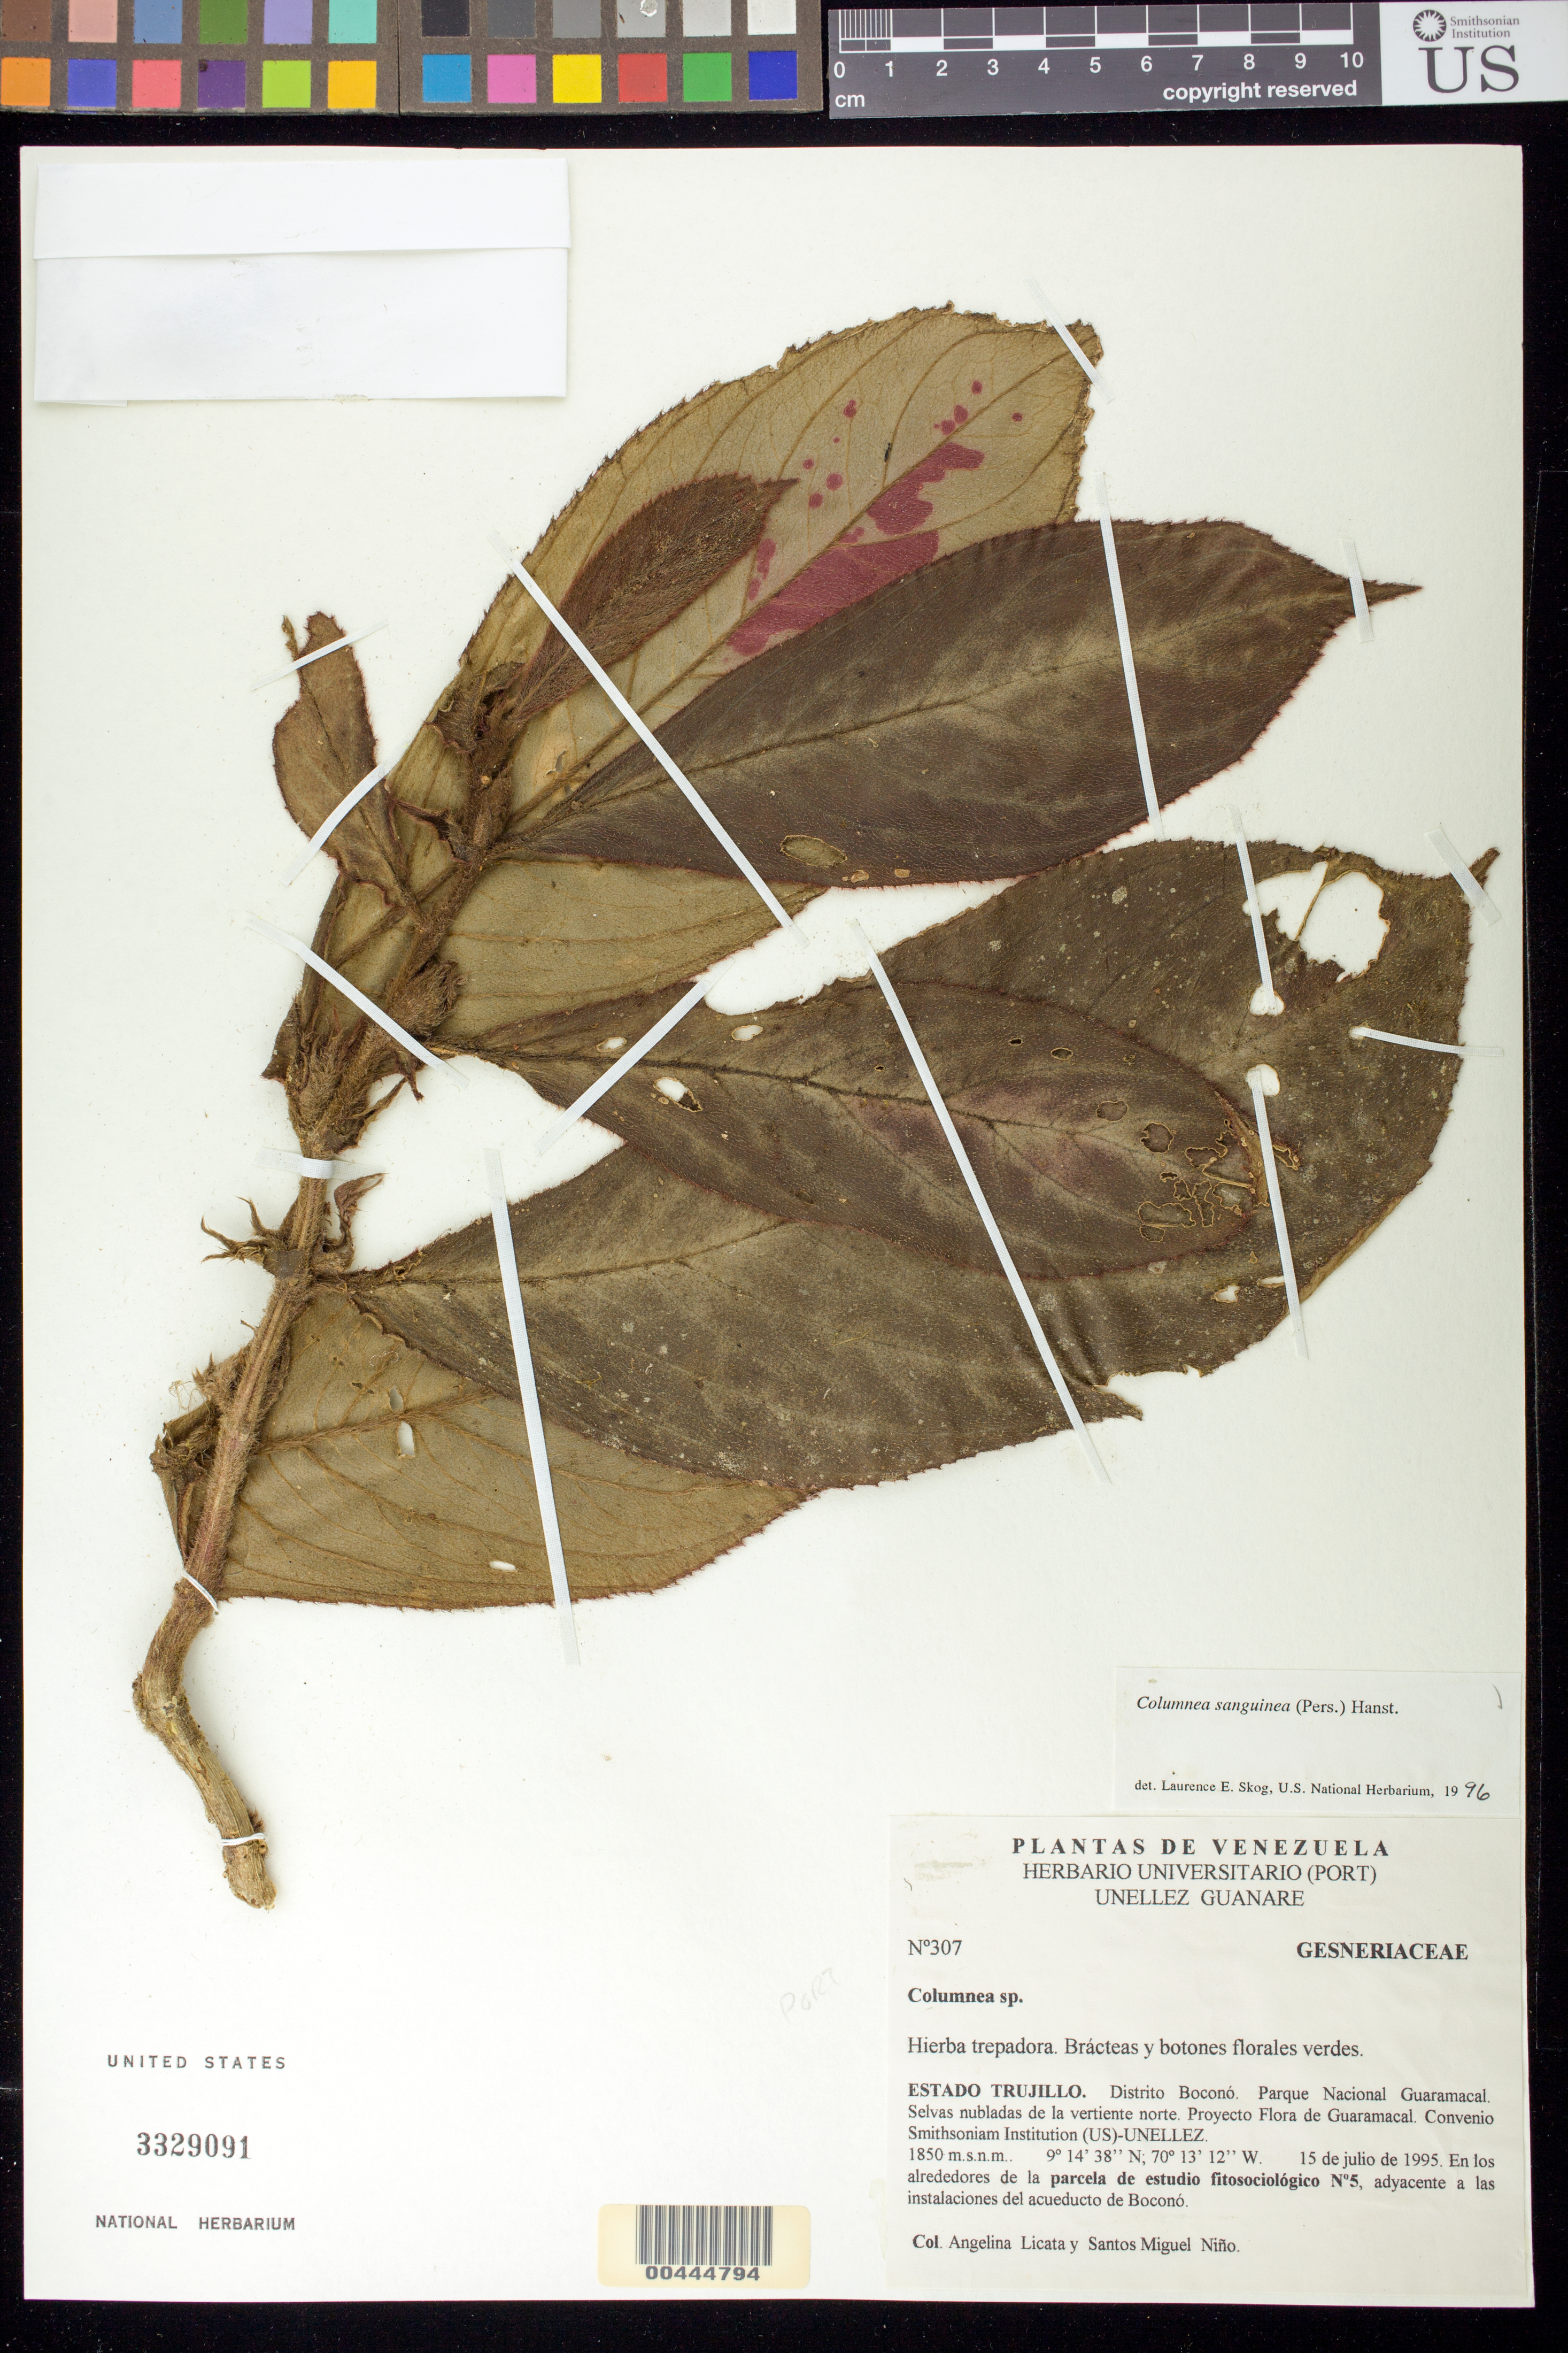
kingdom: Plantae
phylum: Tracheophyta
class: Magnoliopsida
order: Lamiales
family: Gesneriaceae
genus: Columnea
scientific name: Columnea sanguinea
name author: (Pers.) Hanst.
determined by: Clark, J. L., (SEL), The Marie Selby Botanical Garden (UNITED STATES)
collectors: A. Licata & S. M. Niño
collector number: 307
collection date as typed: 15 Jul 1995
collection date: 1995-07-15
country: Venezuela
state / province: Trujillo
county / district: Boconó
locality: Parque Nacional Guaramacal, adyacente a las instalaciones del acueducto de Boconó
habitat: Selvas nubladas de la vertiente norte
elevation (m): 1850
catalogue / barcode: US 3329091